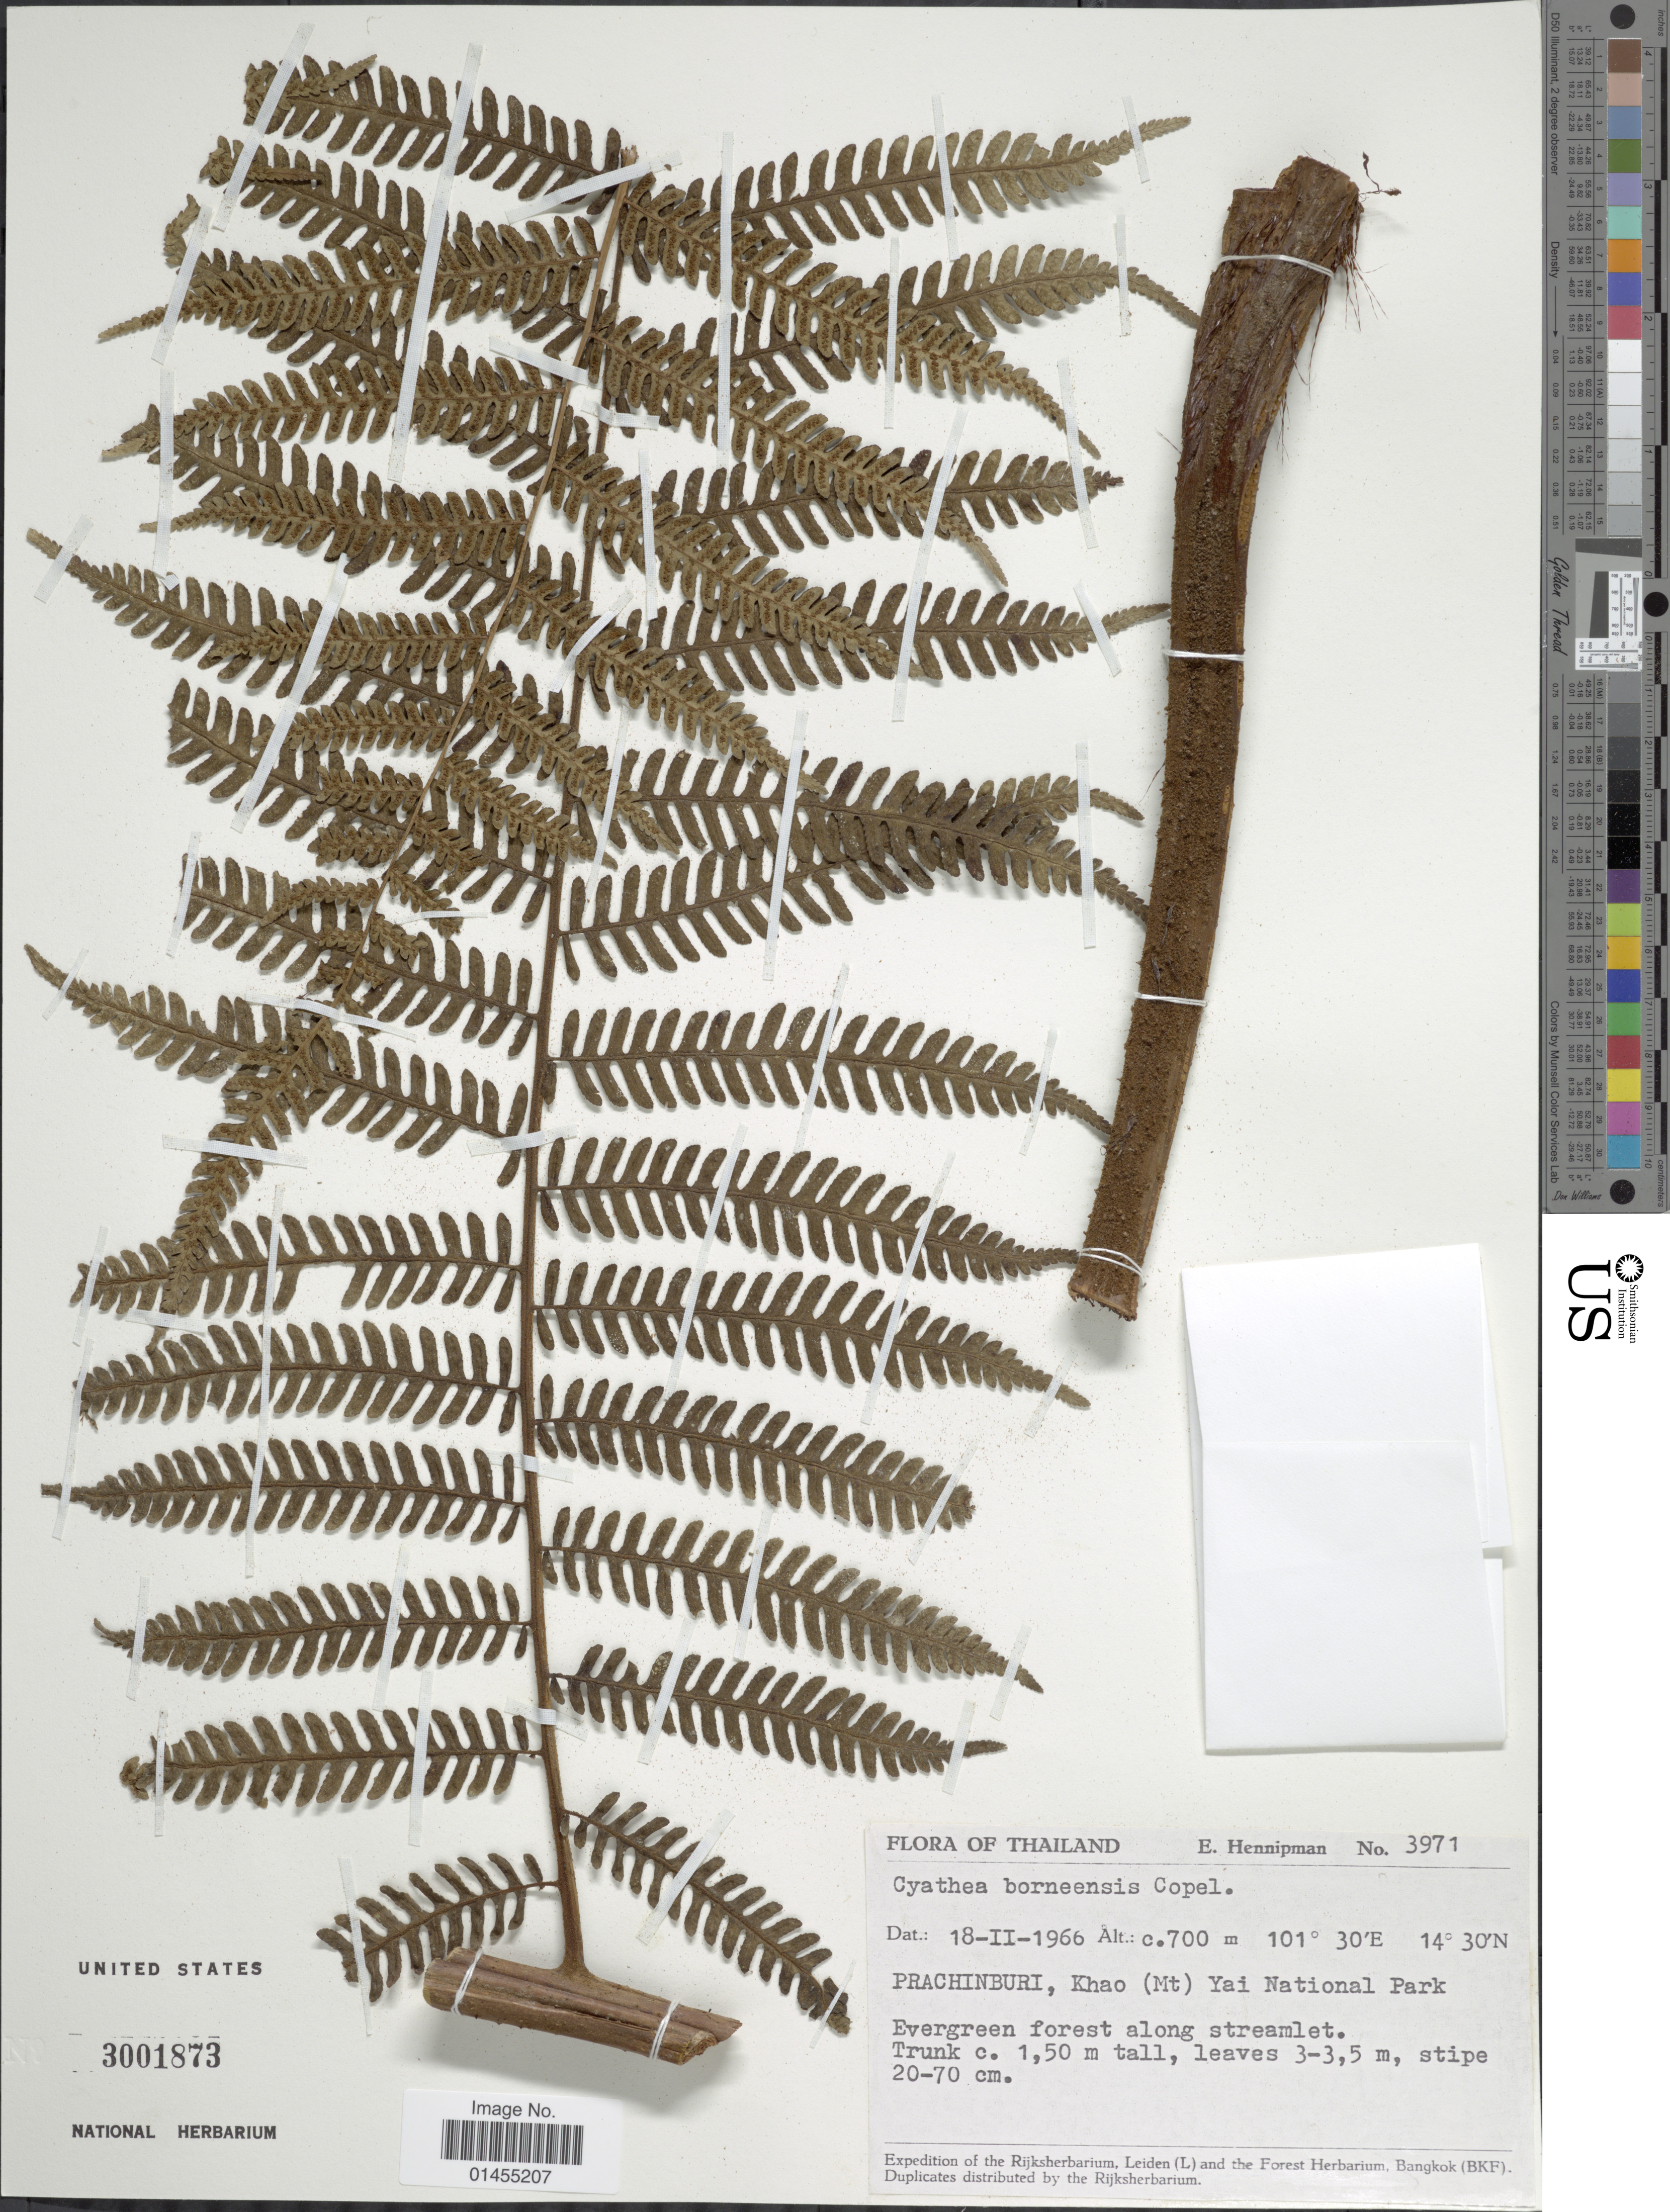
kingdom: Plantae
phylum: Tracheophyta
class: Polypodiopsida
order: Cyatheales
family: Cyatheaceae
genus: Alsophila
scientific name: Alsophila borneensis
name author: (Copel.) R.M. Tryon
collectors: E. Hennipman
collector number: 3971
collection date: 1966-01-18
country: Thailand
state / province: Prachin Buri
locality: Khao (Mt) Yai National Park.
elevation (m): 700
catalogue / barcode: US 3001873